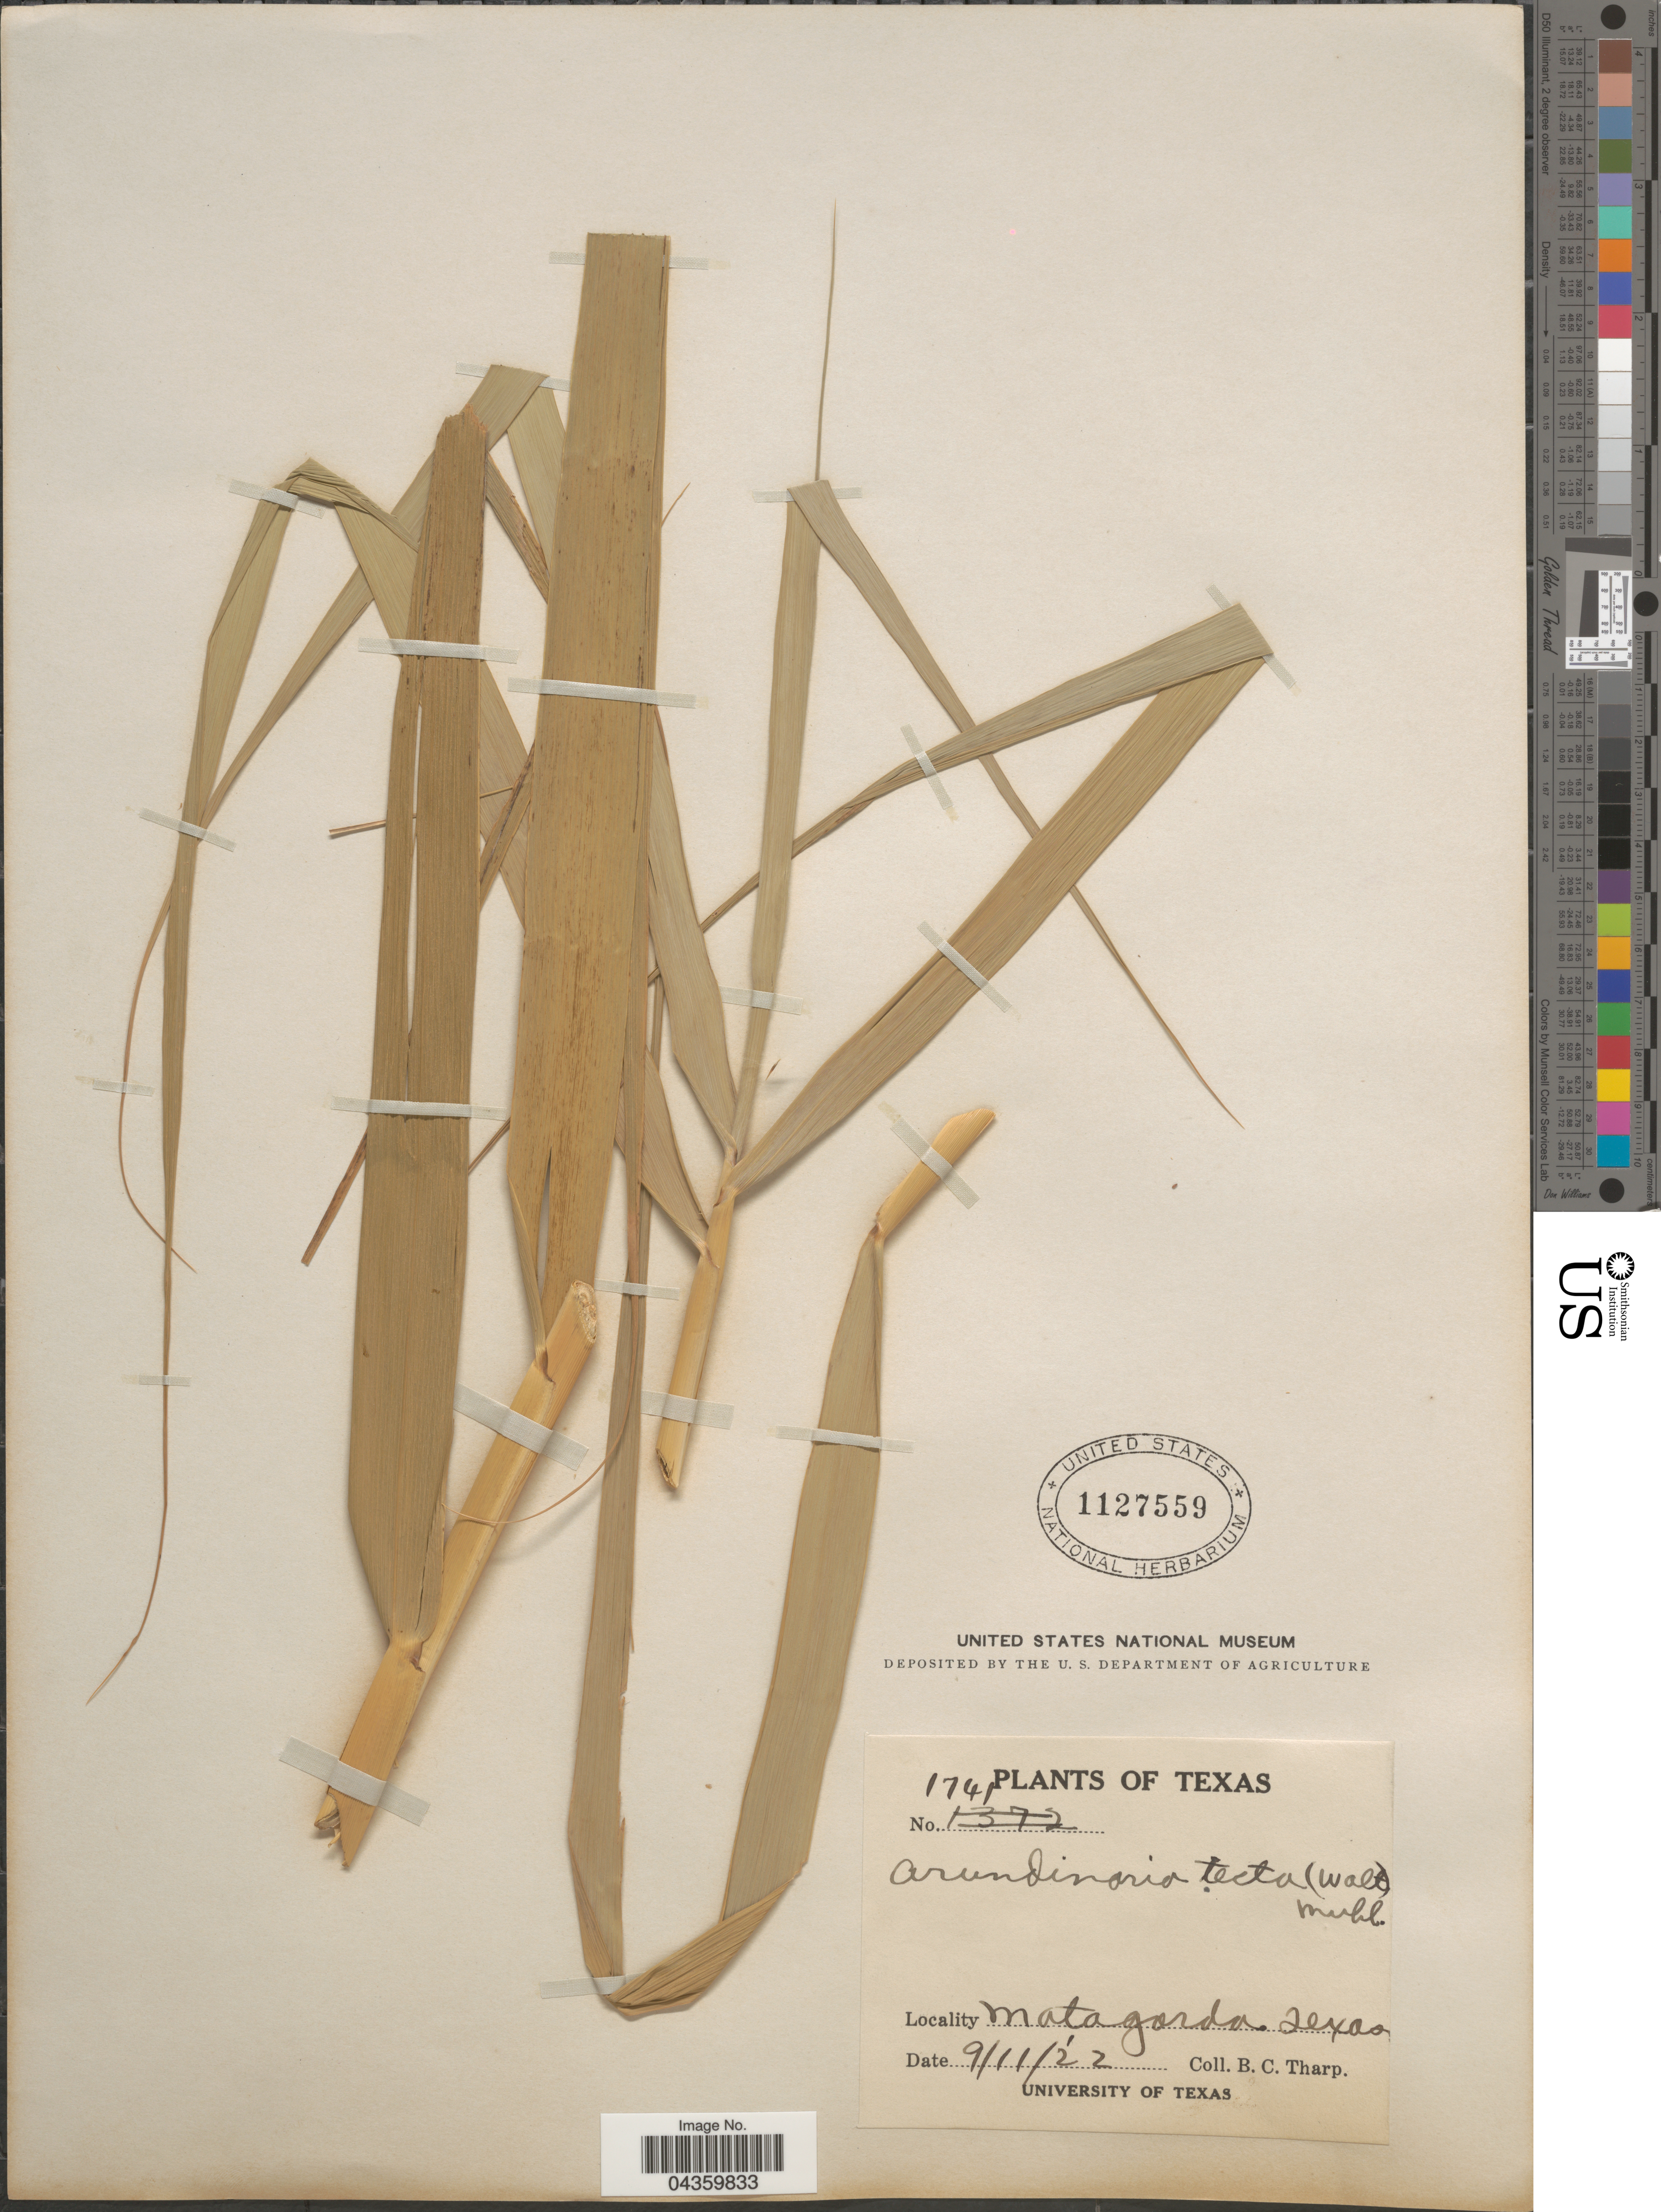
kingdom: Plantae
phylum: Tracheophyta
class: Liliopsida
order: Poales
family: Poaceae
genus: Phragmites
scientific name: Phragmites australis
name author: (Cav.) Trin. ex Steud.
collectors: B. C. Tharp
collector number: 1741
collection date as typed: Transcribed d/m/y: 11/9/22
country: United States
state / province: Texas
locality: Matagorda.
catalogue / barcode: US 1127559